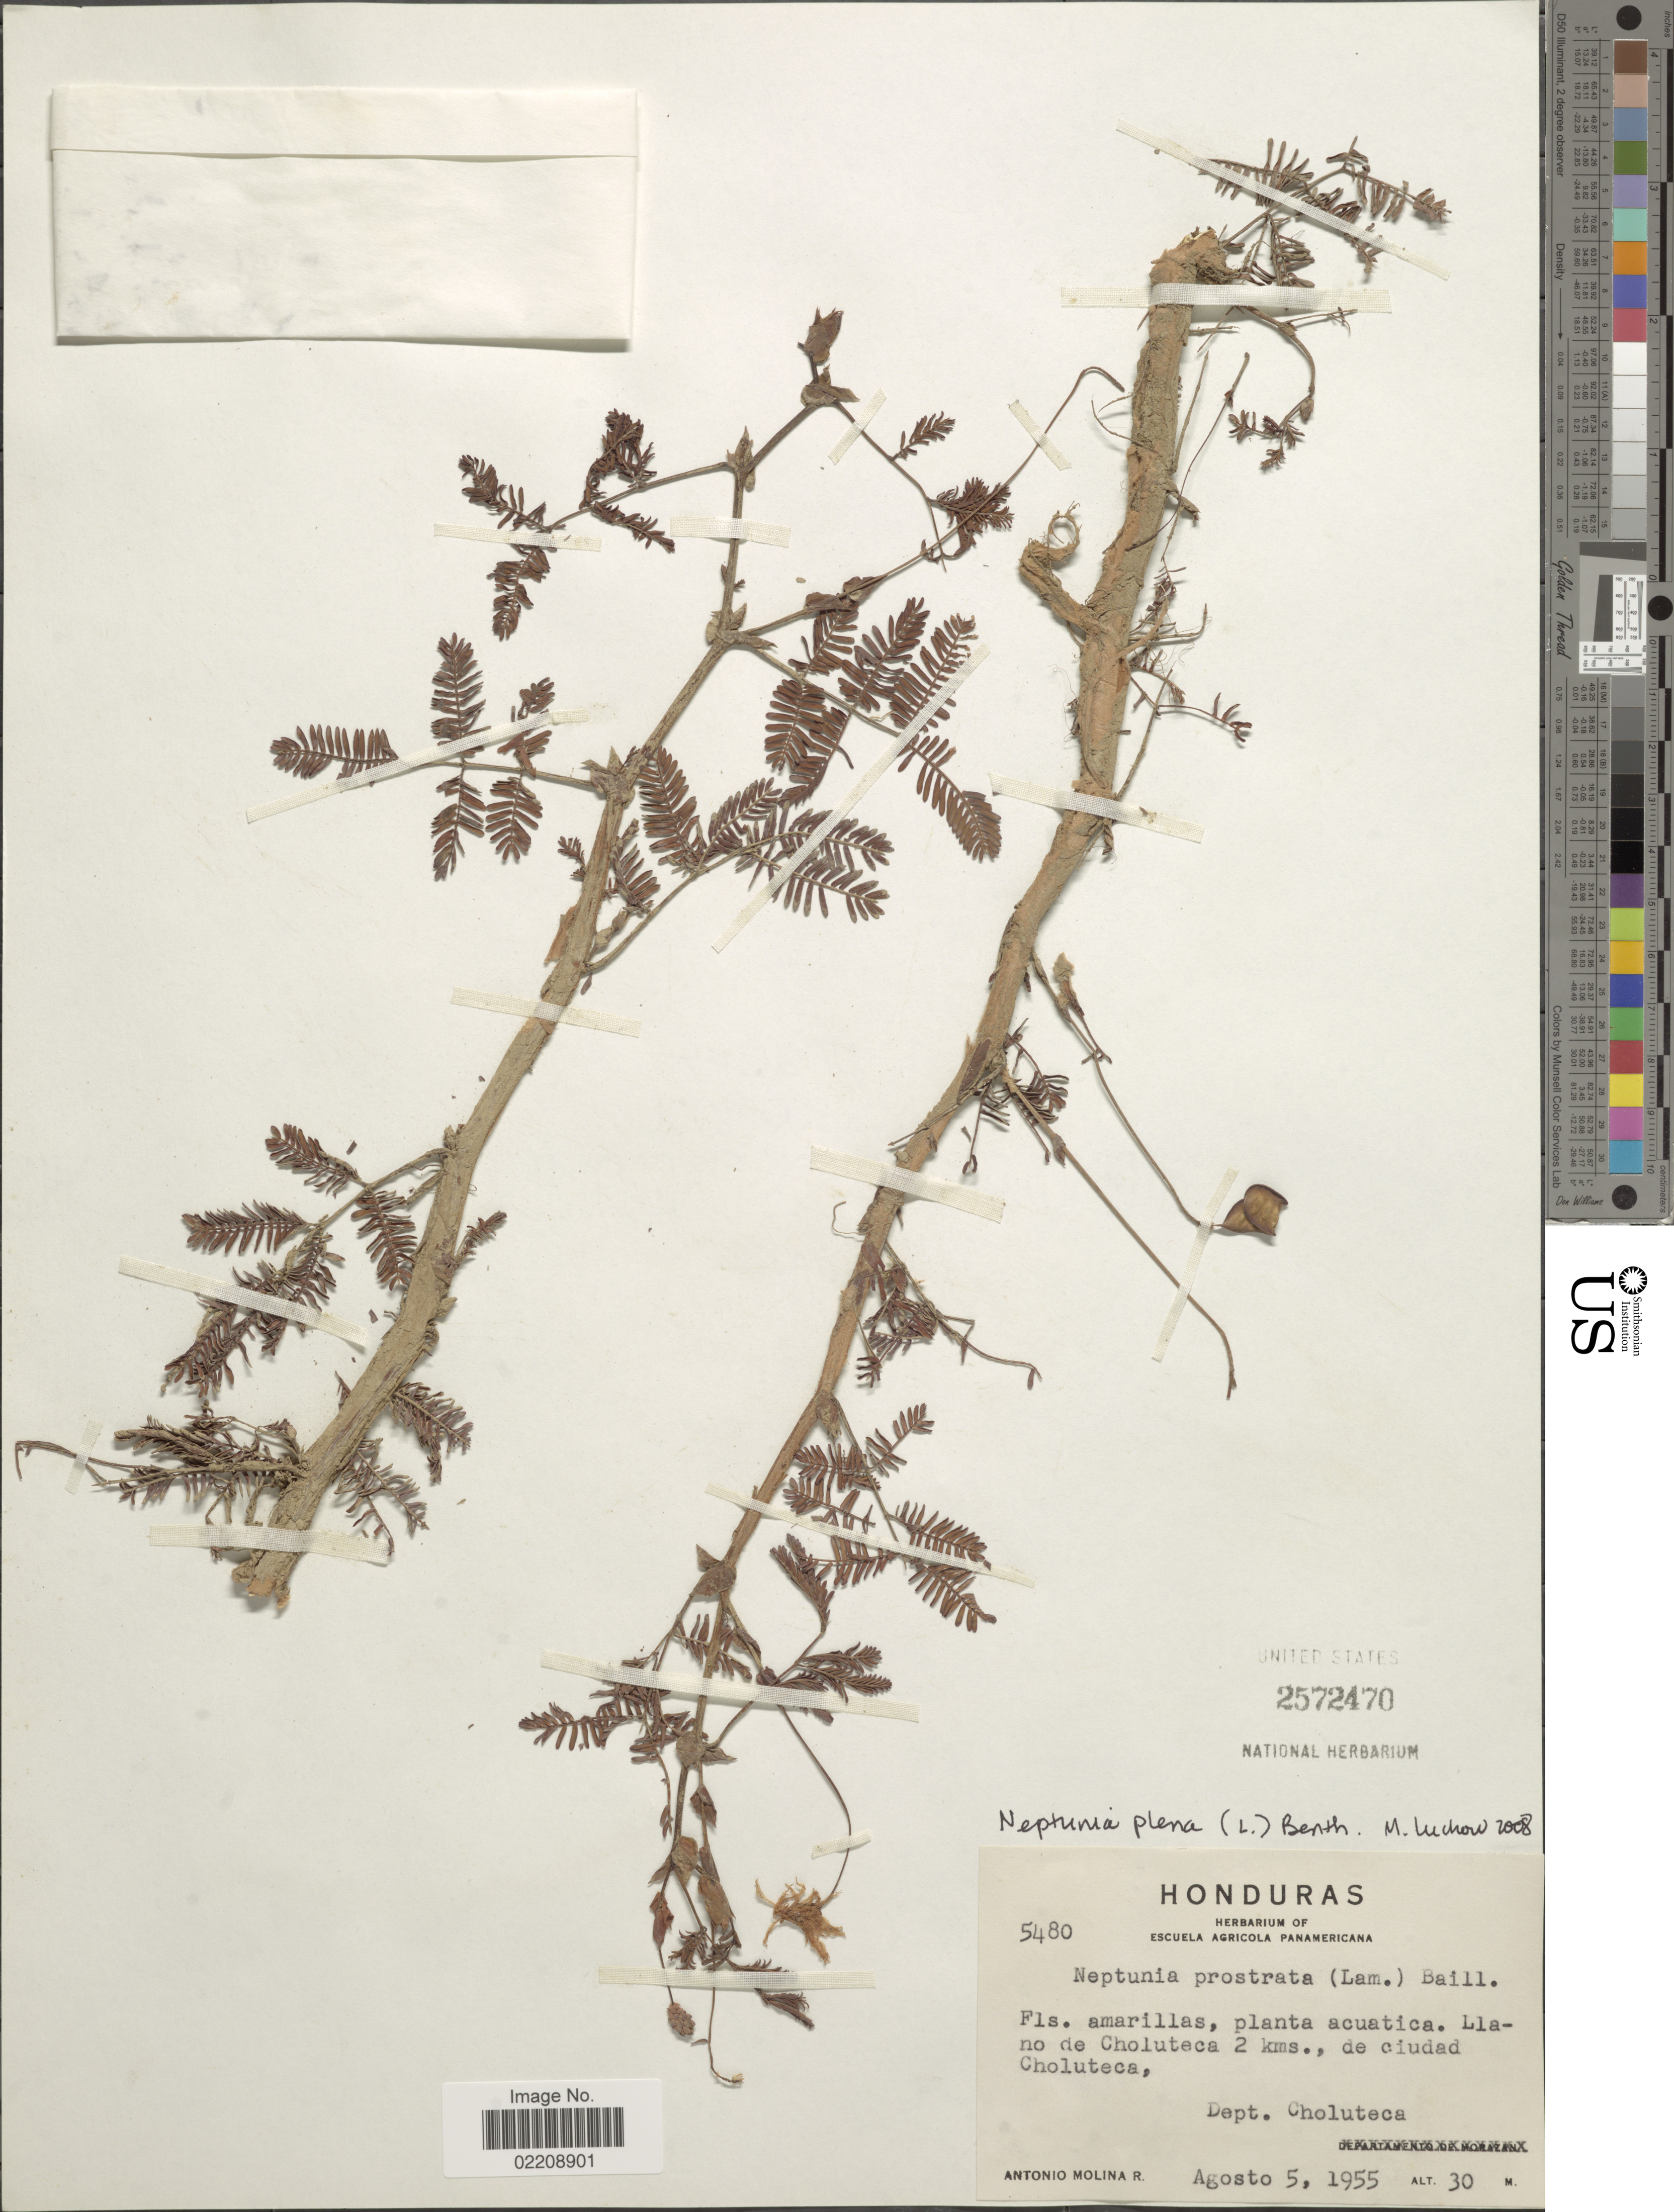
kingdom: Plantae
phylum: Tracheophyta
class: Magnoliopsida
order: Fabales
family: Fabaceae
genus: Neptunia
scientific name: Neptunia plena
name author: (L.) Benth.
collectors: A. Molina R.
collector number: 5480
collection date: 1955-08-05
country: Honduras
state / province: Choluteca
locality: Llano de Choluteca 2 kms., de ciudad Choluteca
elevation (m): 30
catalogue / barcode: US 2572470